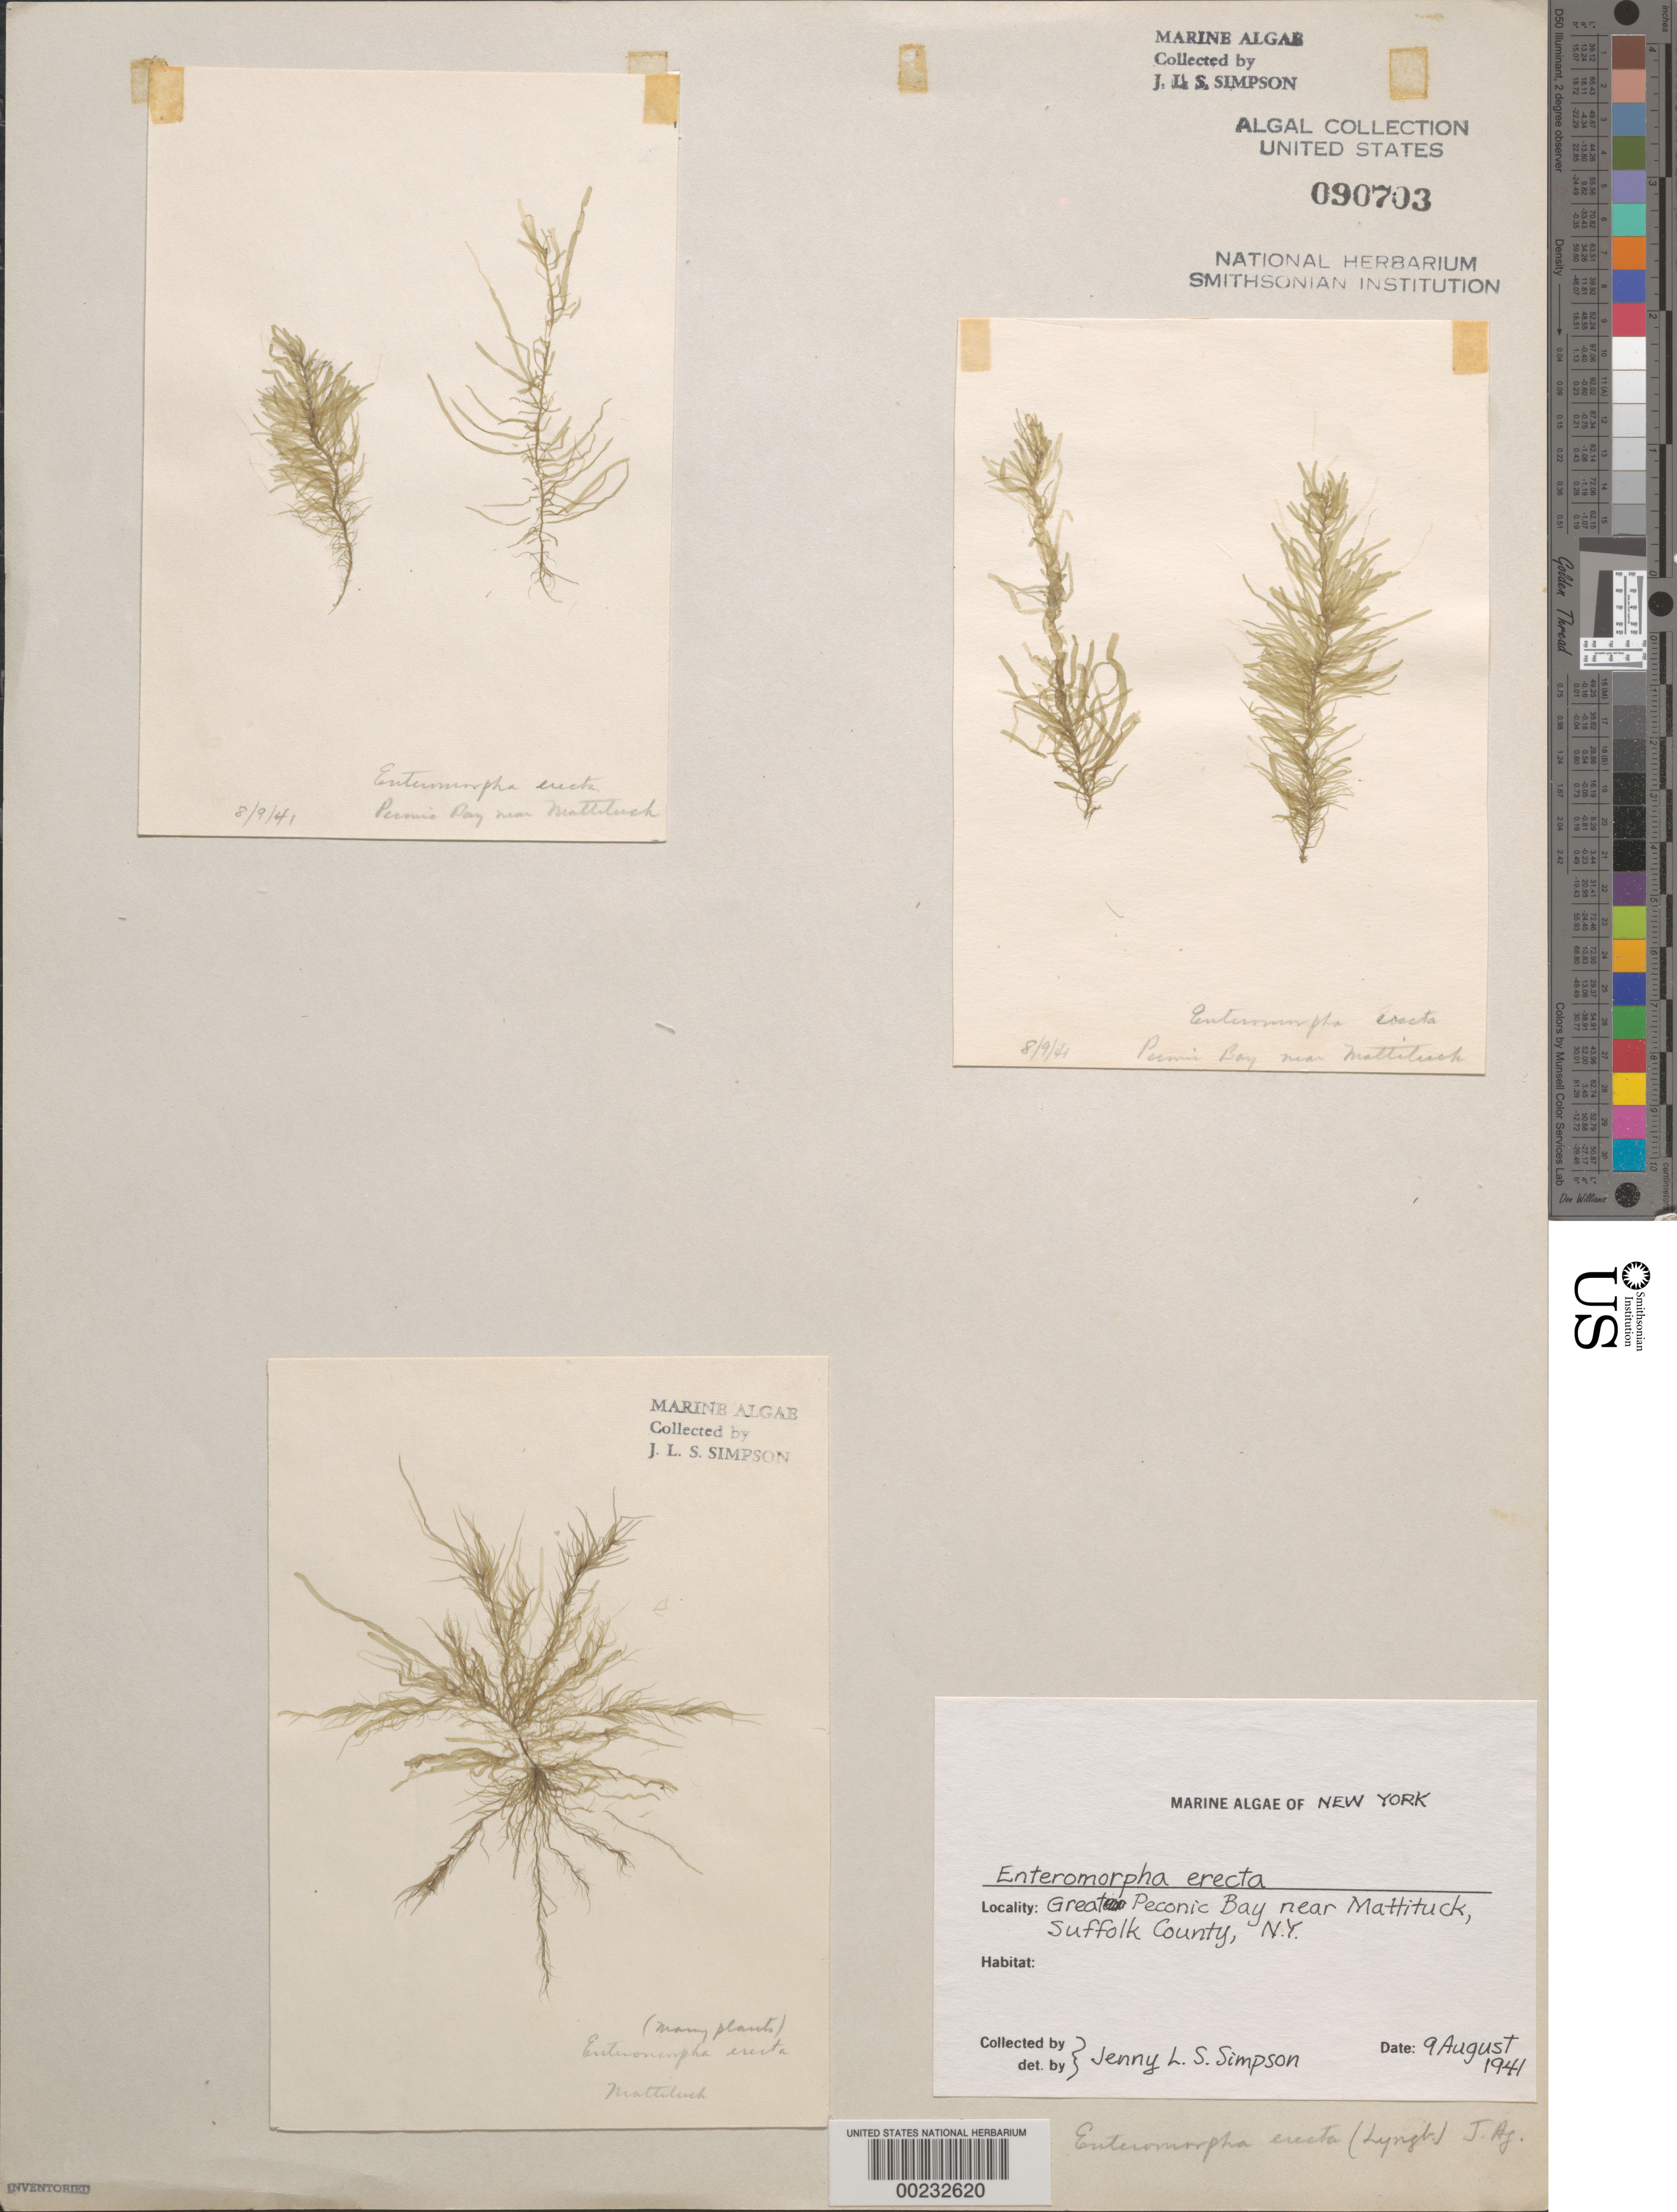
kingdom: Plantae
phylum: Chlorophyta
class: Ulvophyceae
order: Ulvales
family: Ulvaceae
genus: Ulva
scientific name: Ulva paradoxa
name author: C. Agardh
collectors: J. Simpson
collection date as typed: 09 Aug 1941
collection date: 1941-08-09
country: United States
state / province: New York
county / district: Suffolk County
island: Long Island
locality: Great Peconic Bay near Mattituck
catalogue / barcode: US 90703